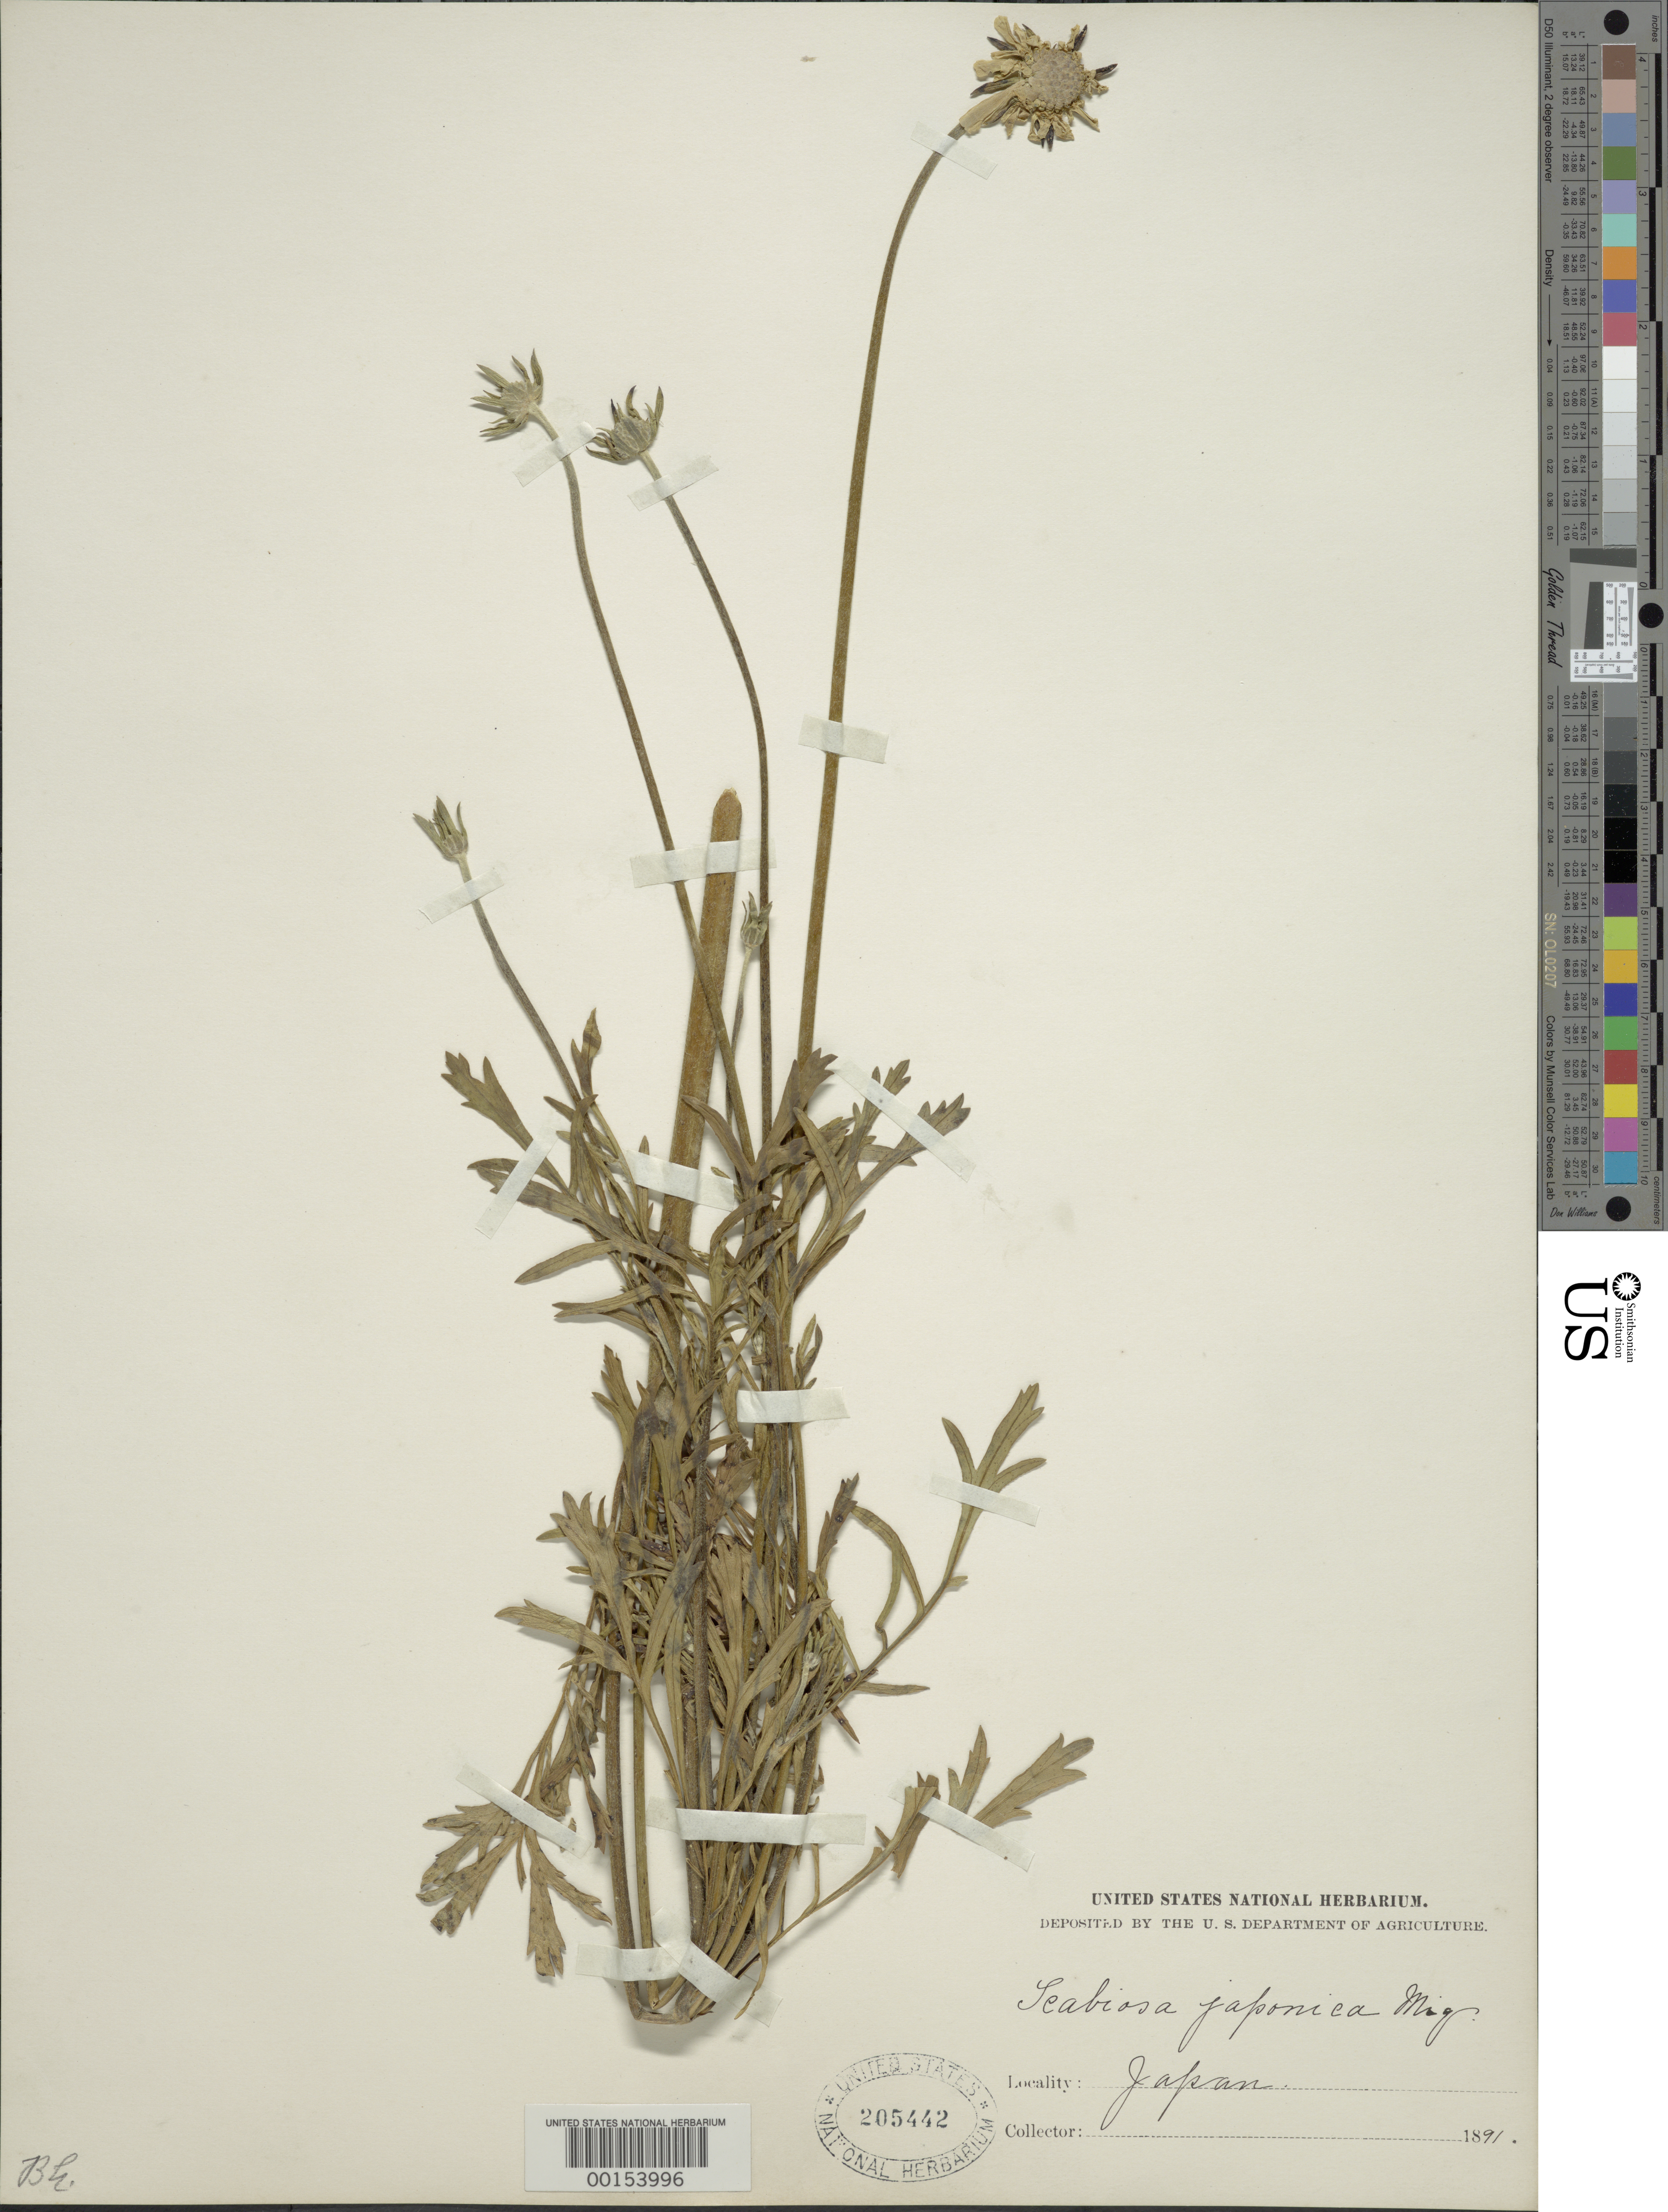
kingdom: Plantae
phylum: Tracheophyta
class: Magnoliopsida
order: Dipsacales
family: Caprifoliaceae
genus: Scabiosa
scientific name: Scabiosa japonica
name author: Miq.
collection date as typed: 1891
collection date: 1891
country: Japan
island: Honshu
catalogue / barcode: US 205442